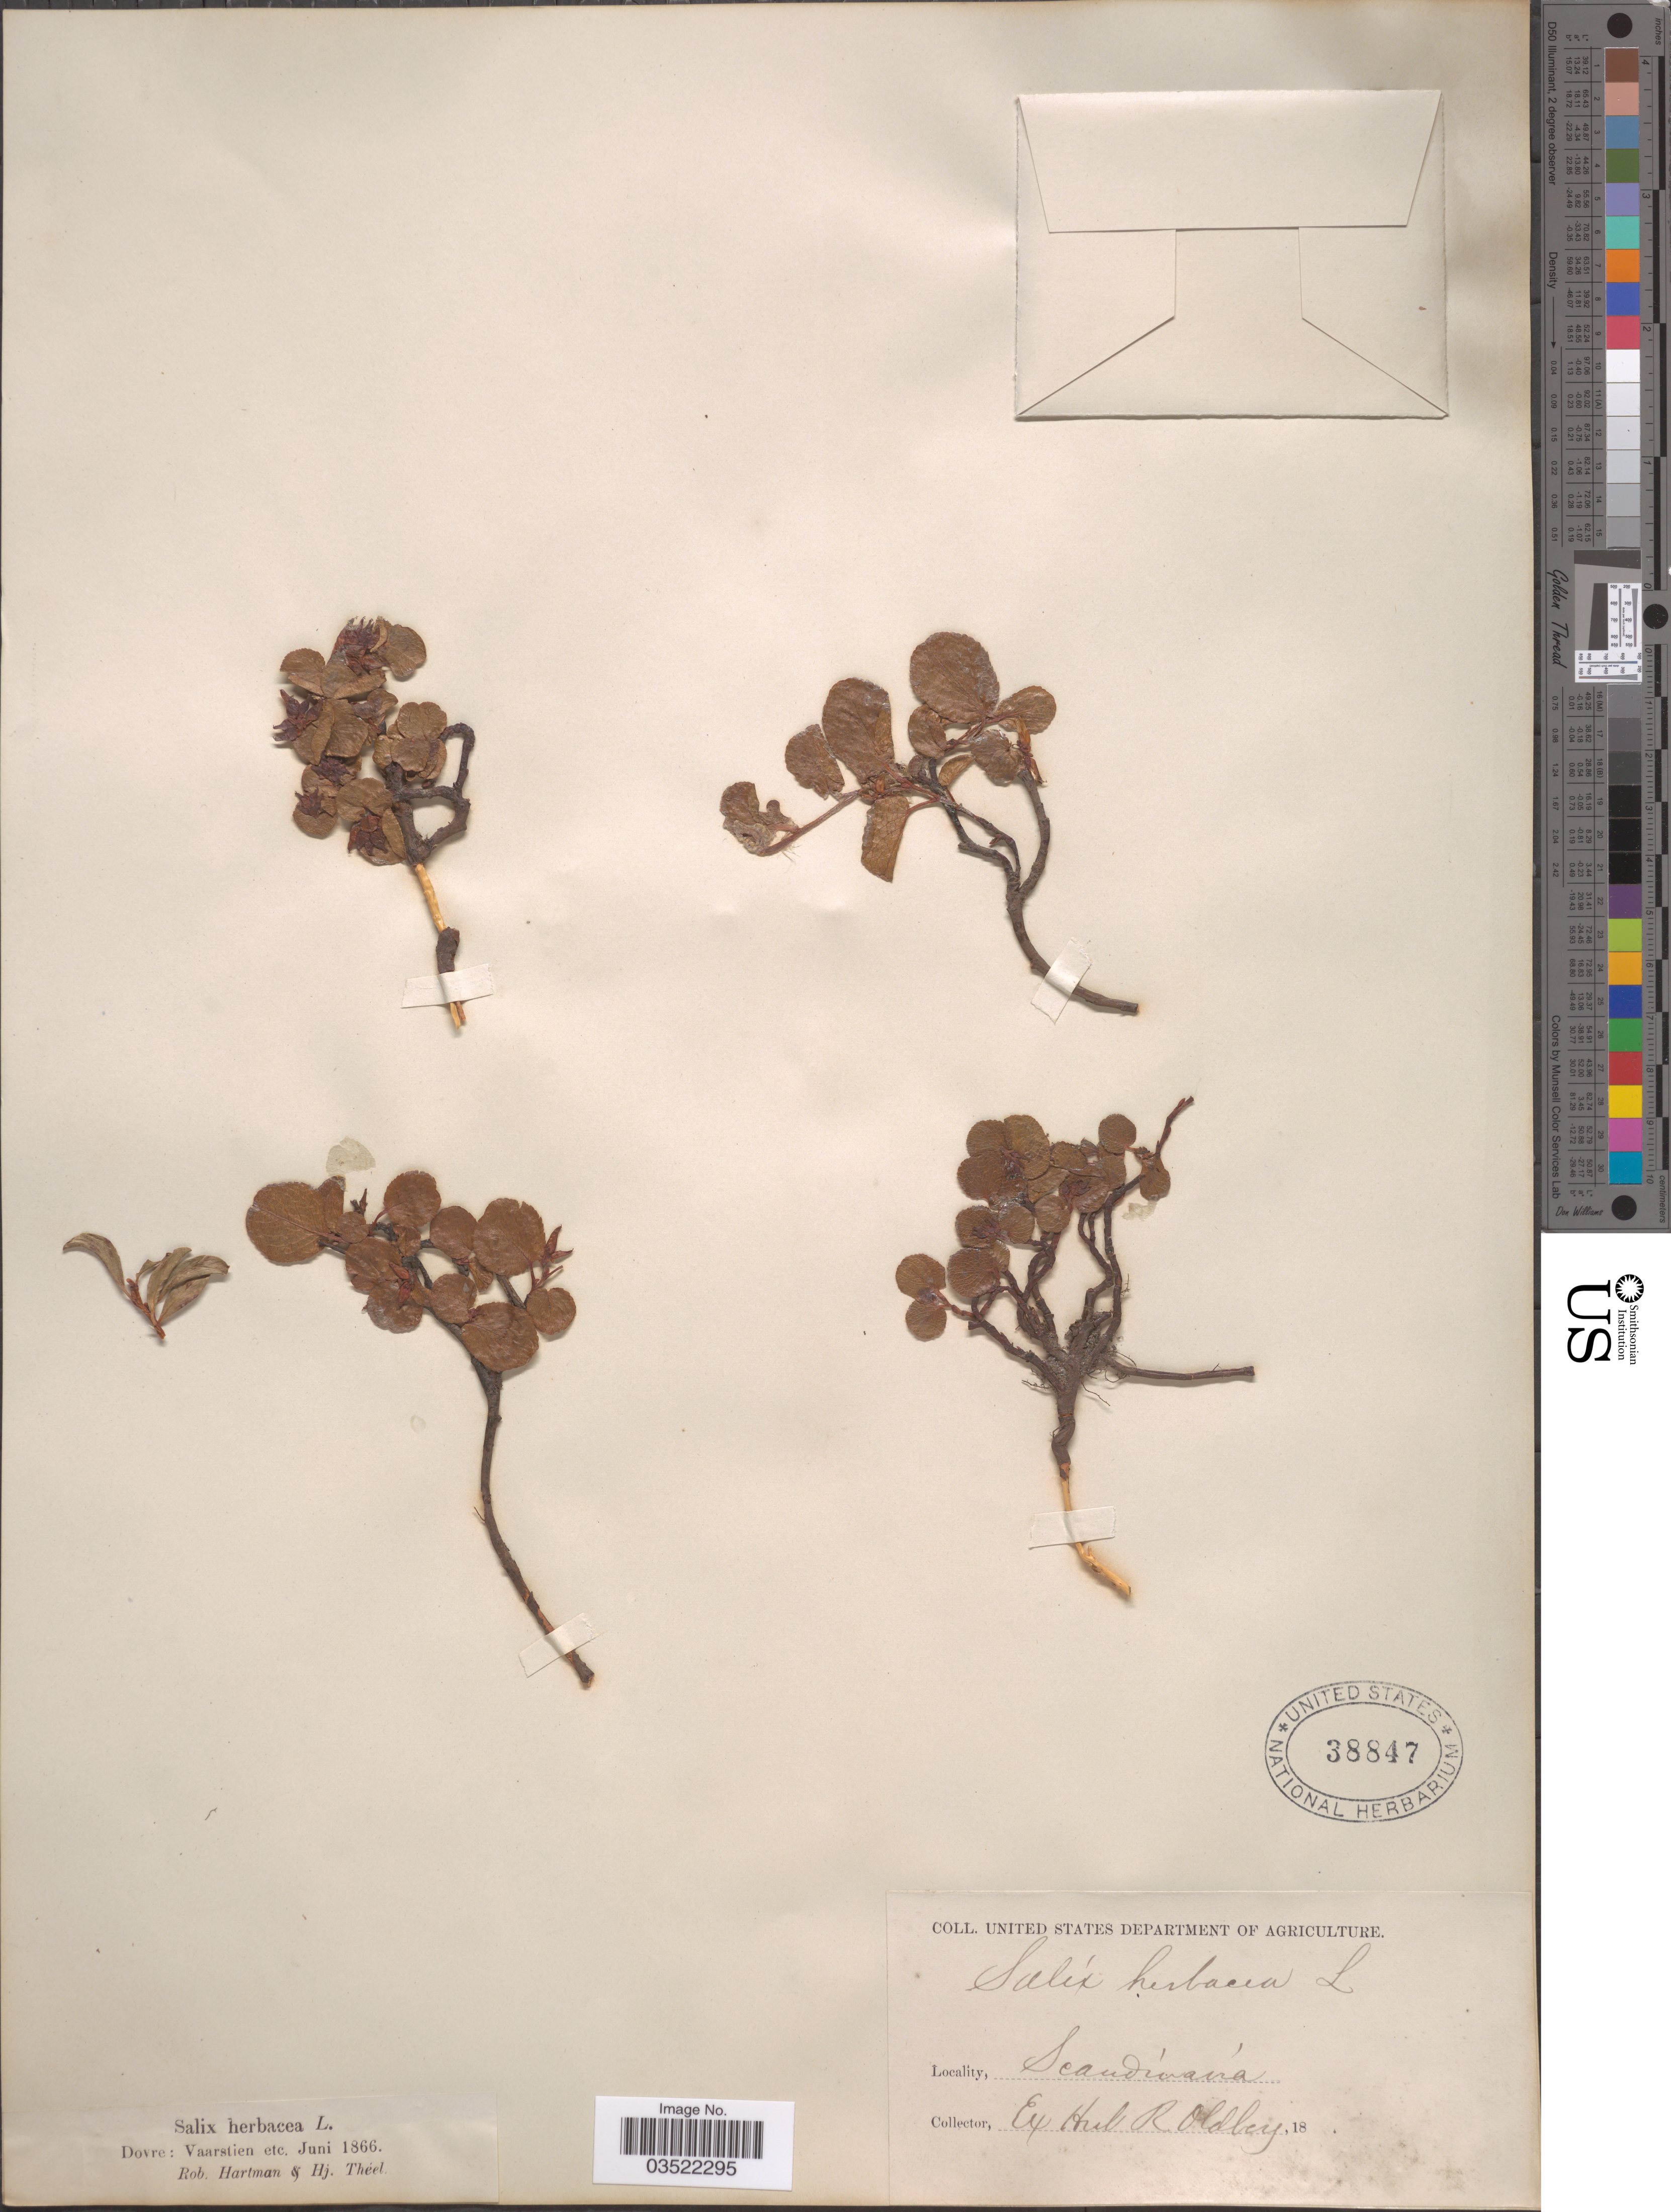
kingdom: Plantae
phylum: Tracheophyta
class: Magnoliopsida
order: Malpighiales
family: Salicaceae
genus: Salix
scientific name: Salix herbacea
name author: L.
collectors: R. W. Hartman & H. Théel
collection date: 1866-06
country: Norway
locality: Dovre: Vaarstien. Scandinavia.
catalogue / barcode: US 38847